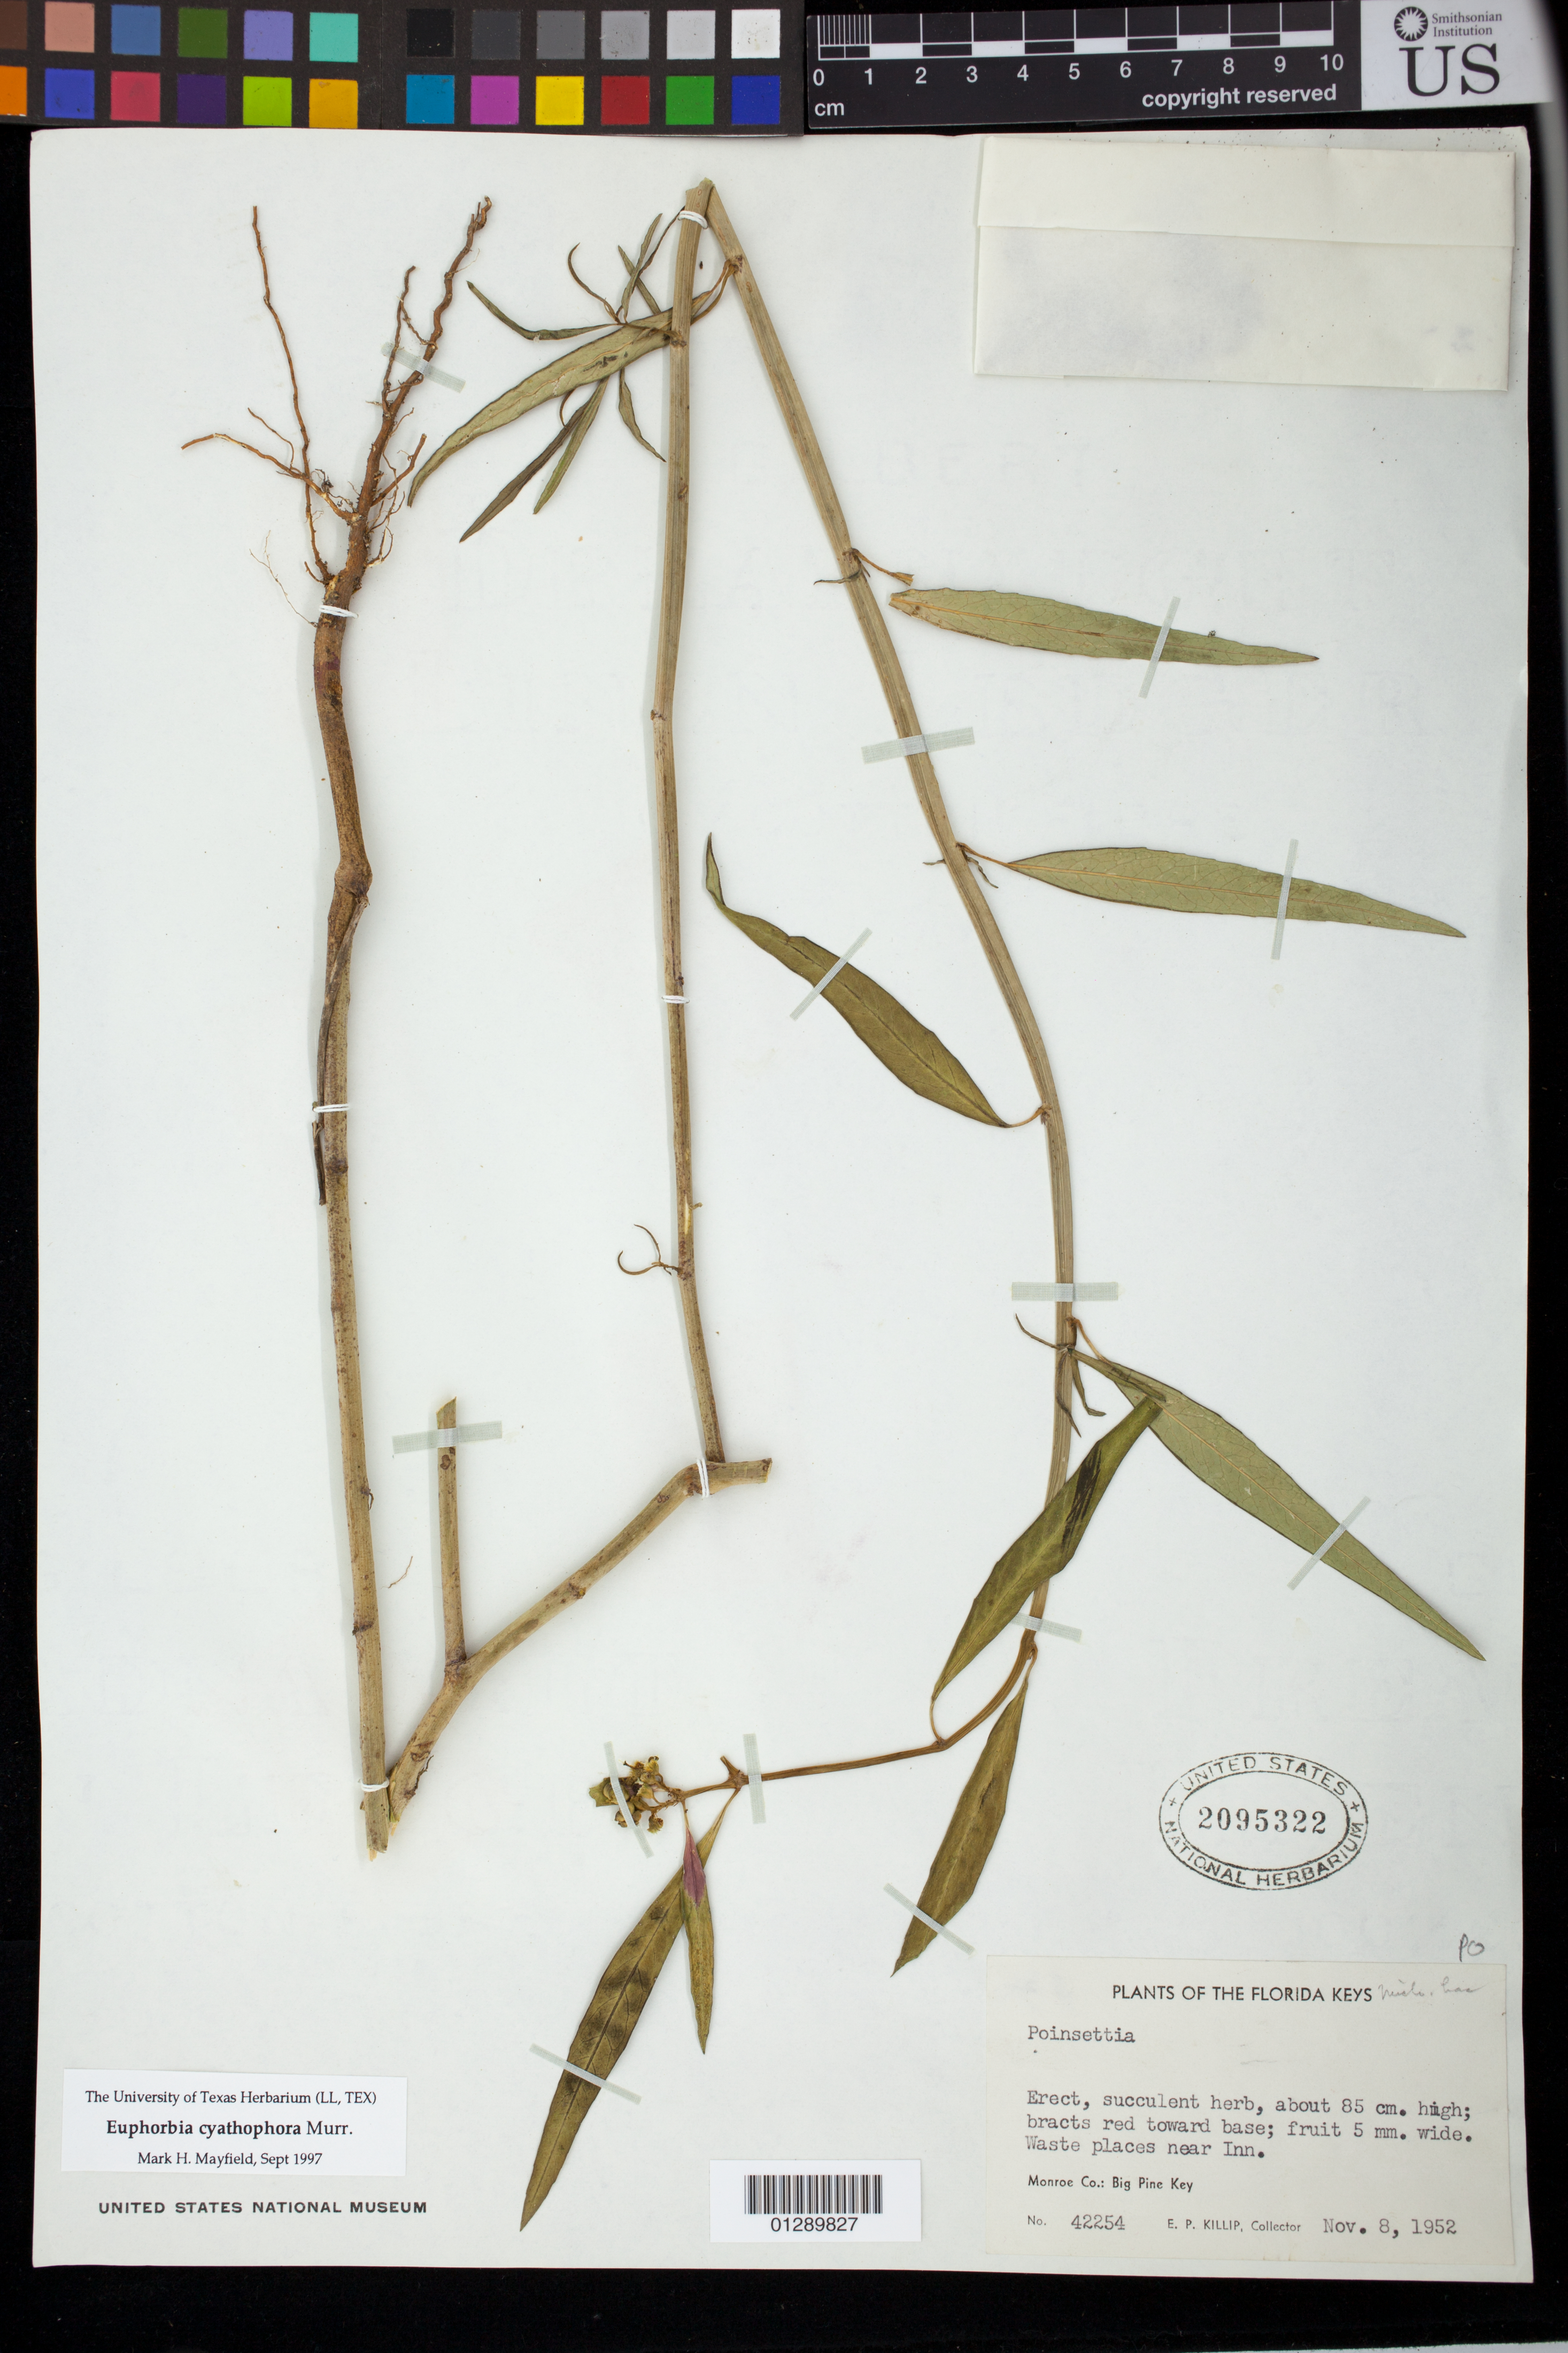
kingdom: Plantae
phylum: Tracheophyta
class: Magnoliopsida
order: Malpighiales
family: Euphorbiaceae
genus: Euphorbia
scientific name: Euphorbia heterophylla var. cyathophora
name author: (Murr.) Griseb.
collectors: E. P. Killip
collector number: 42254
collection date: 1952-11-08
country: United States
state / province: Florida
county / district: Monroe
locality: Big Pine Key. Near Inn.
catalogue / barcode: US 2095322